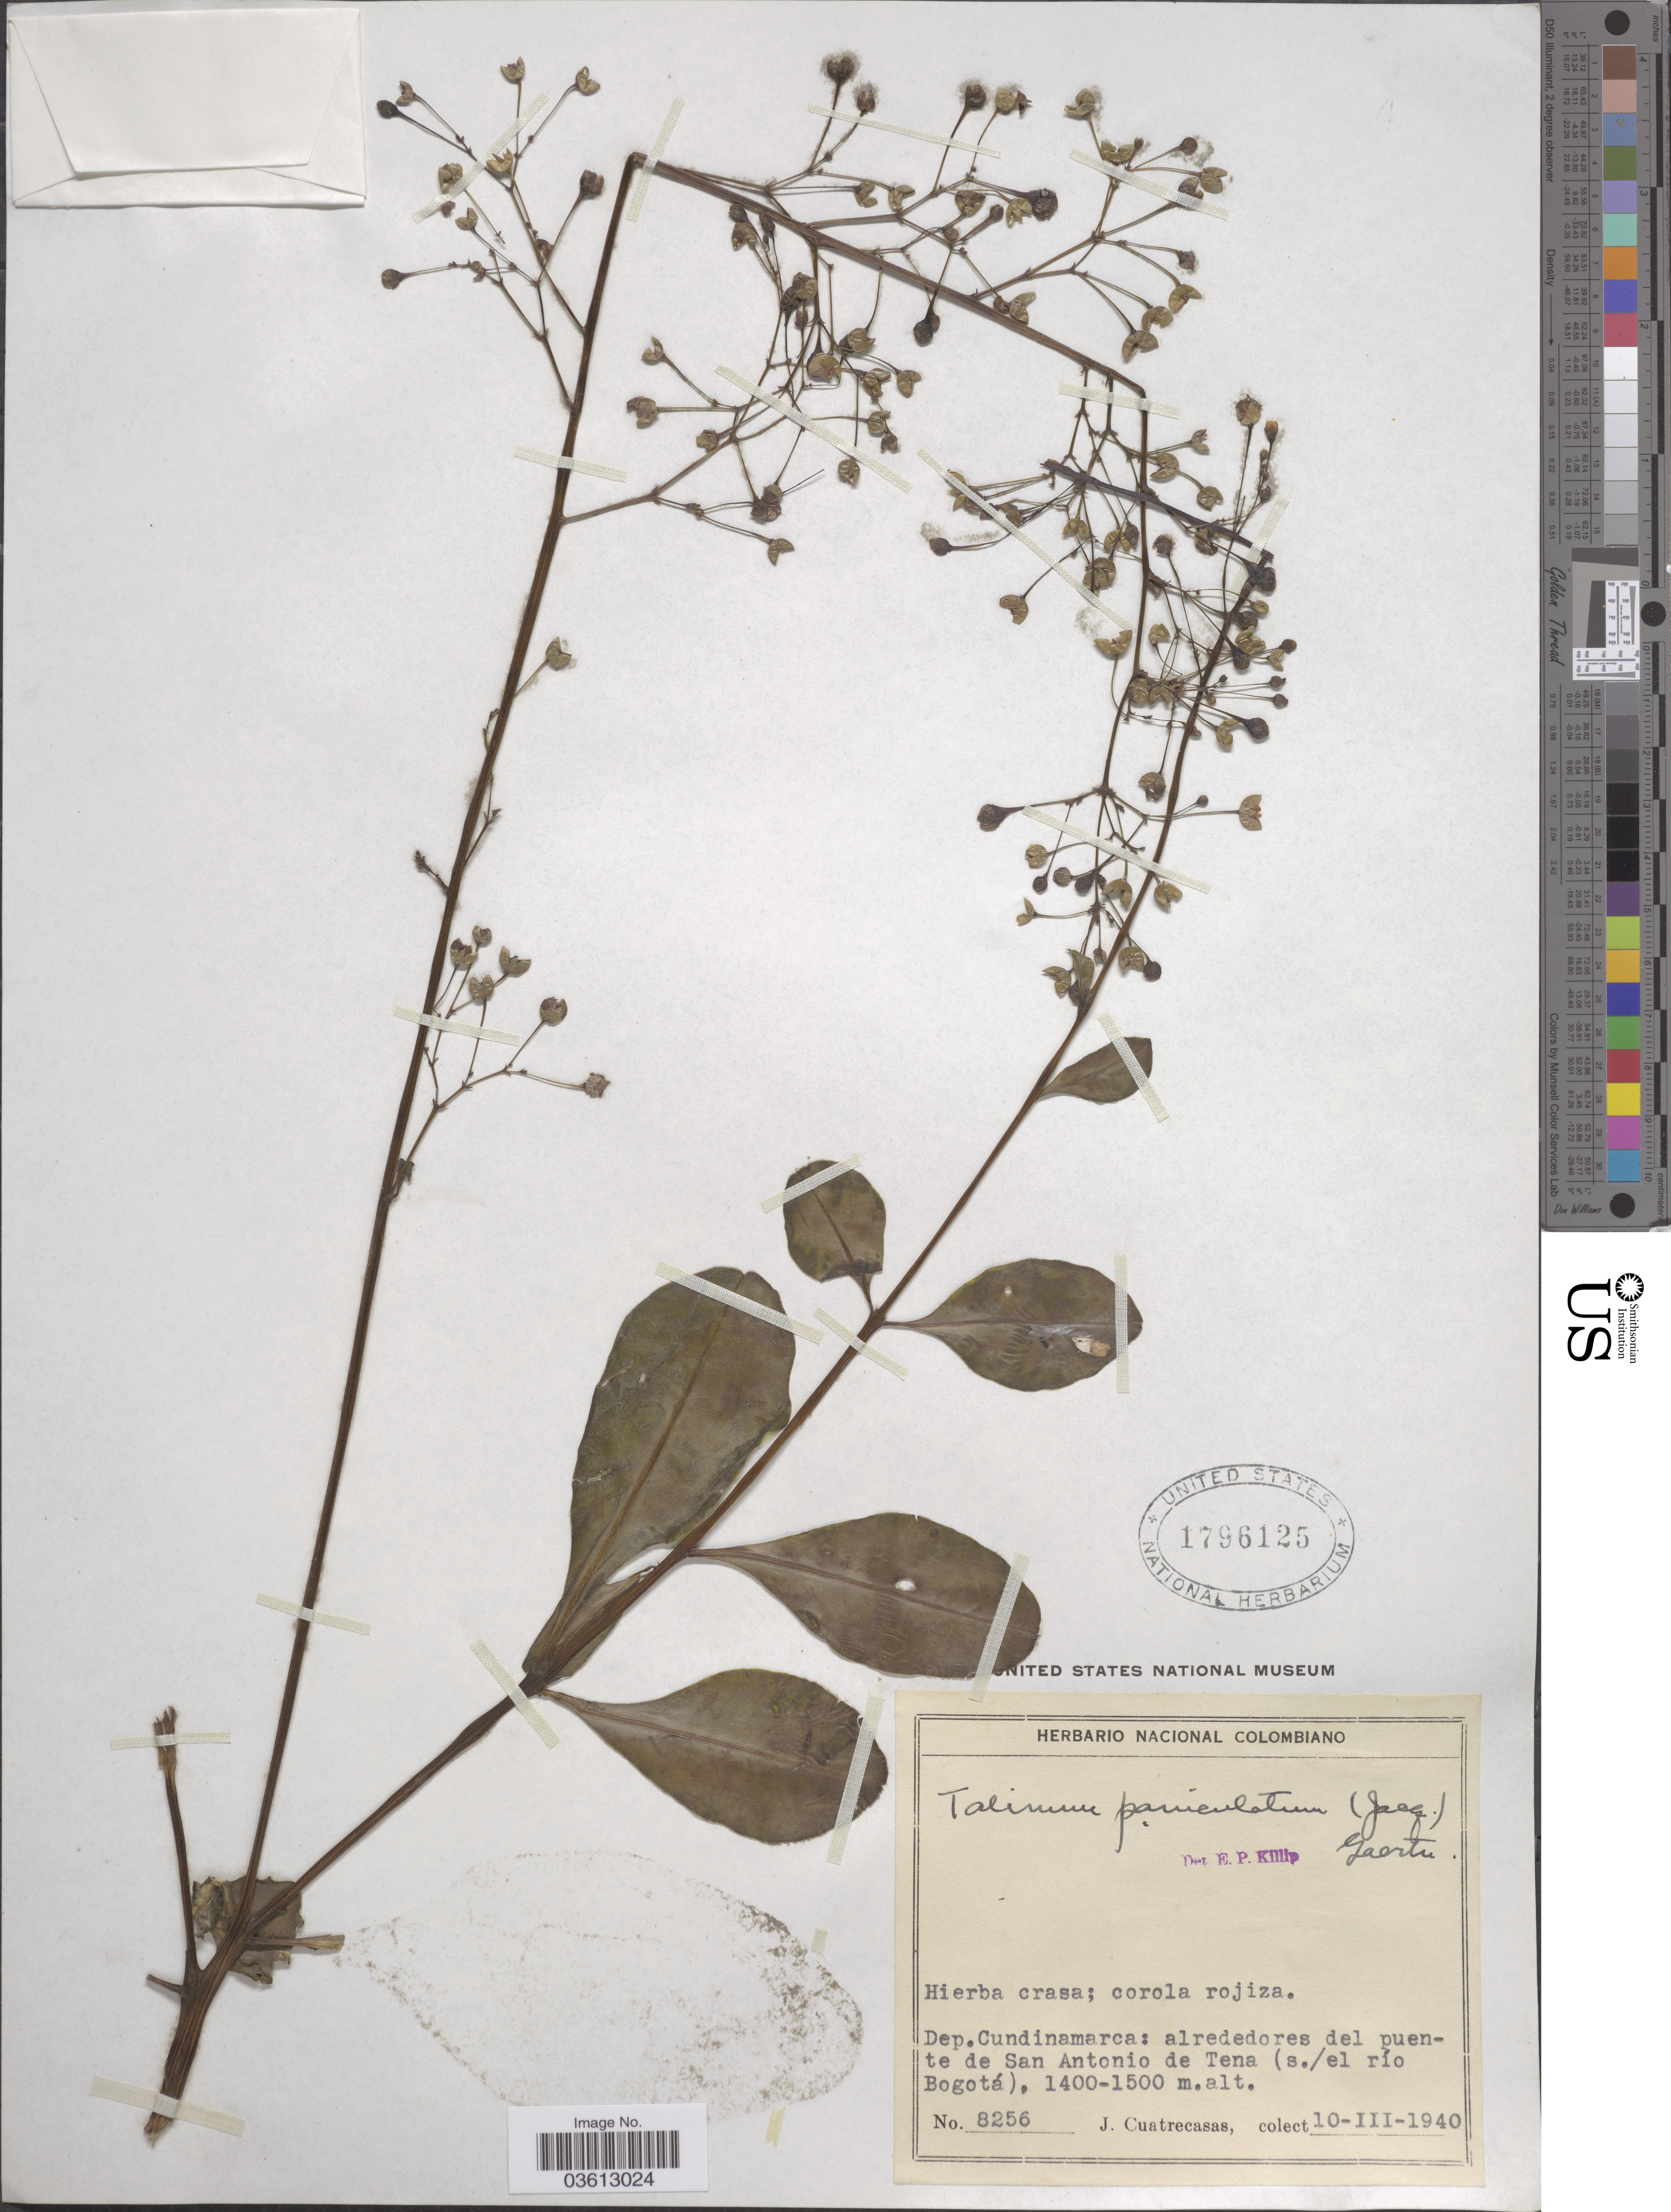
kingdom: Plantae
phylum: Tracheophyta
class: Magnoliopsida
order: Caryophyllales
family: Talinaceae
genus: Talinum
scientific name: Talinum paniculatum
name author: (Jacq.) Gaertn.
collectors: J. Cuatrecasas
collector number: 8256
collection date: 1940-03-10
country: Colombia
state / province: Cundinamarca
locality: Dep. Cundinamarca: alrededores del puente de San Antonio de Tena (s./ el río Bogotá).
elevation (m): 1400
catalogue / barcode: US 1796125